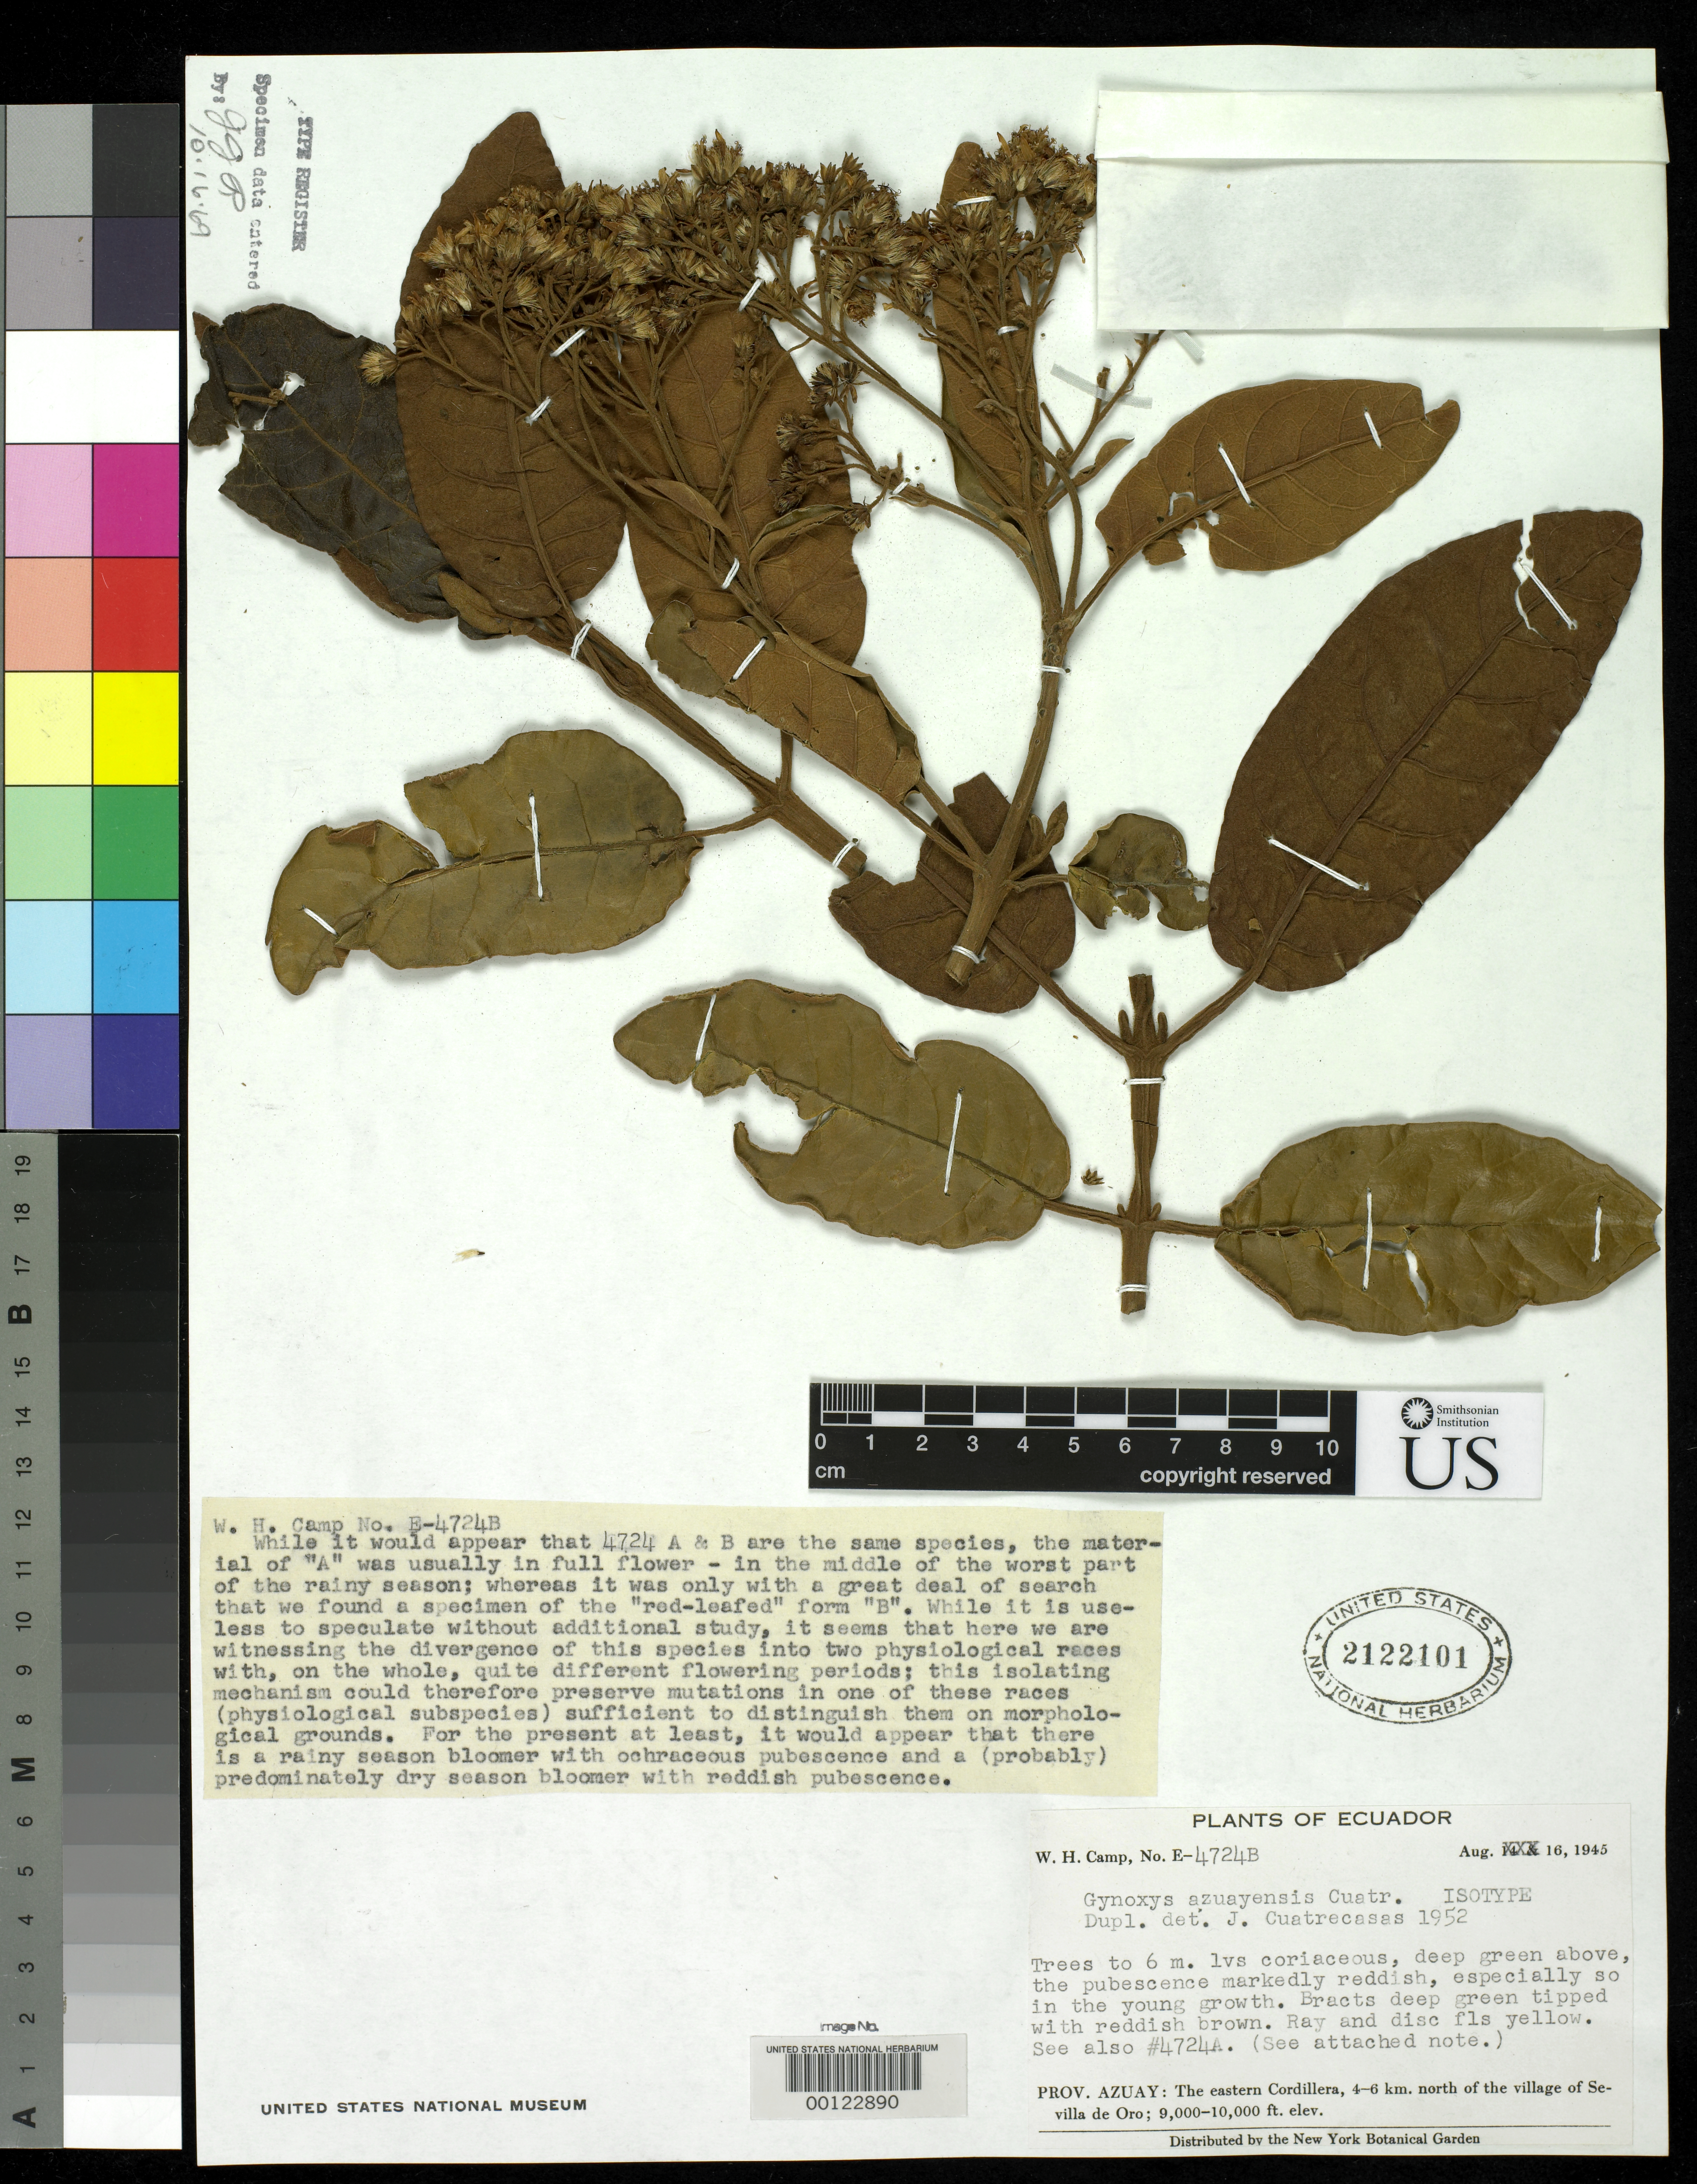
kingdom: Plantae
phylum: Tracheophyta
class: Magnoliopsida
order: Asterales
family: Asteraceae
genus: Gynoxys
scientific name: Gynoxys azuayensis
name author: Cuatrec.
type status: Isotype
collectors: W. H. Camp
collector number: E-4724 b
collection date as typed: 16 Aug 1945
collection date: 1945-08-16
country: Ecuador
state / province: Azuay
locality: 4 - 6 km N of Sevilla de Oro.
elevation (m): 2743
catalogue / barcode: US 2122101